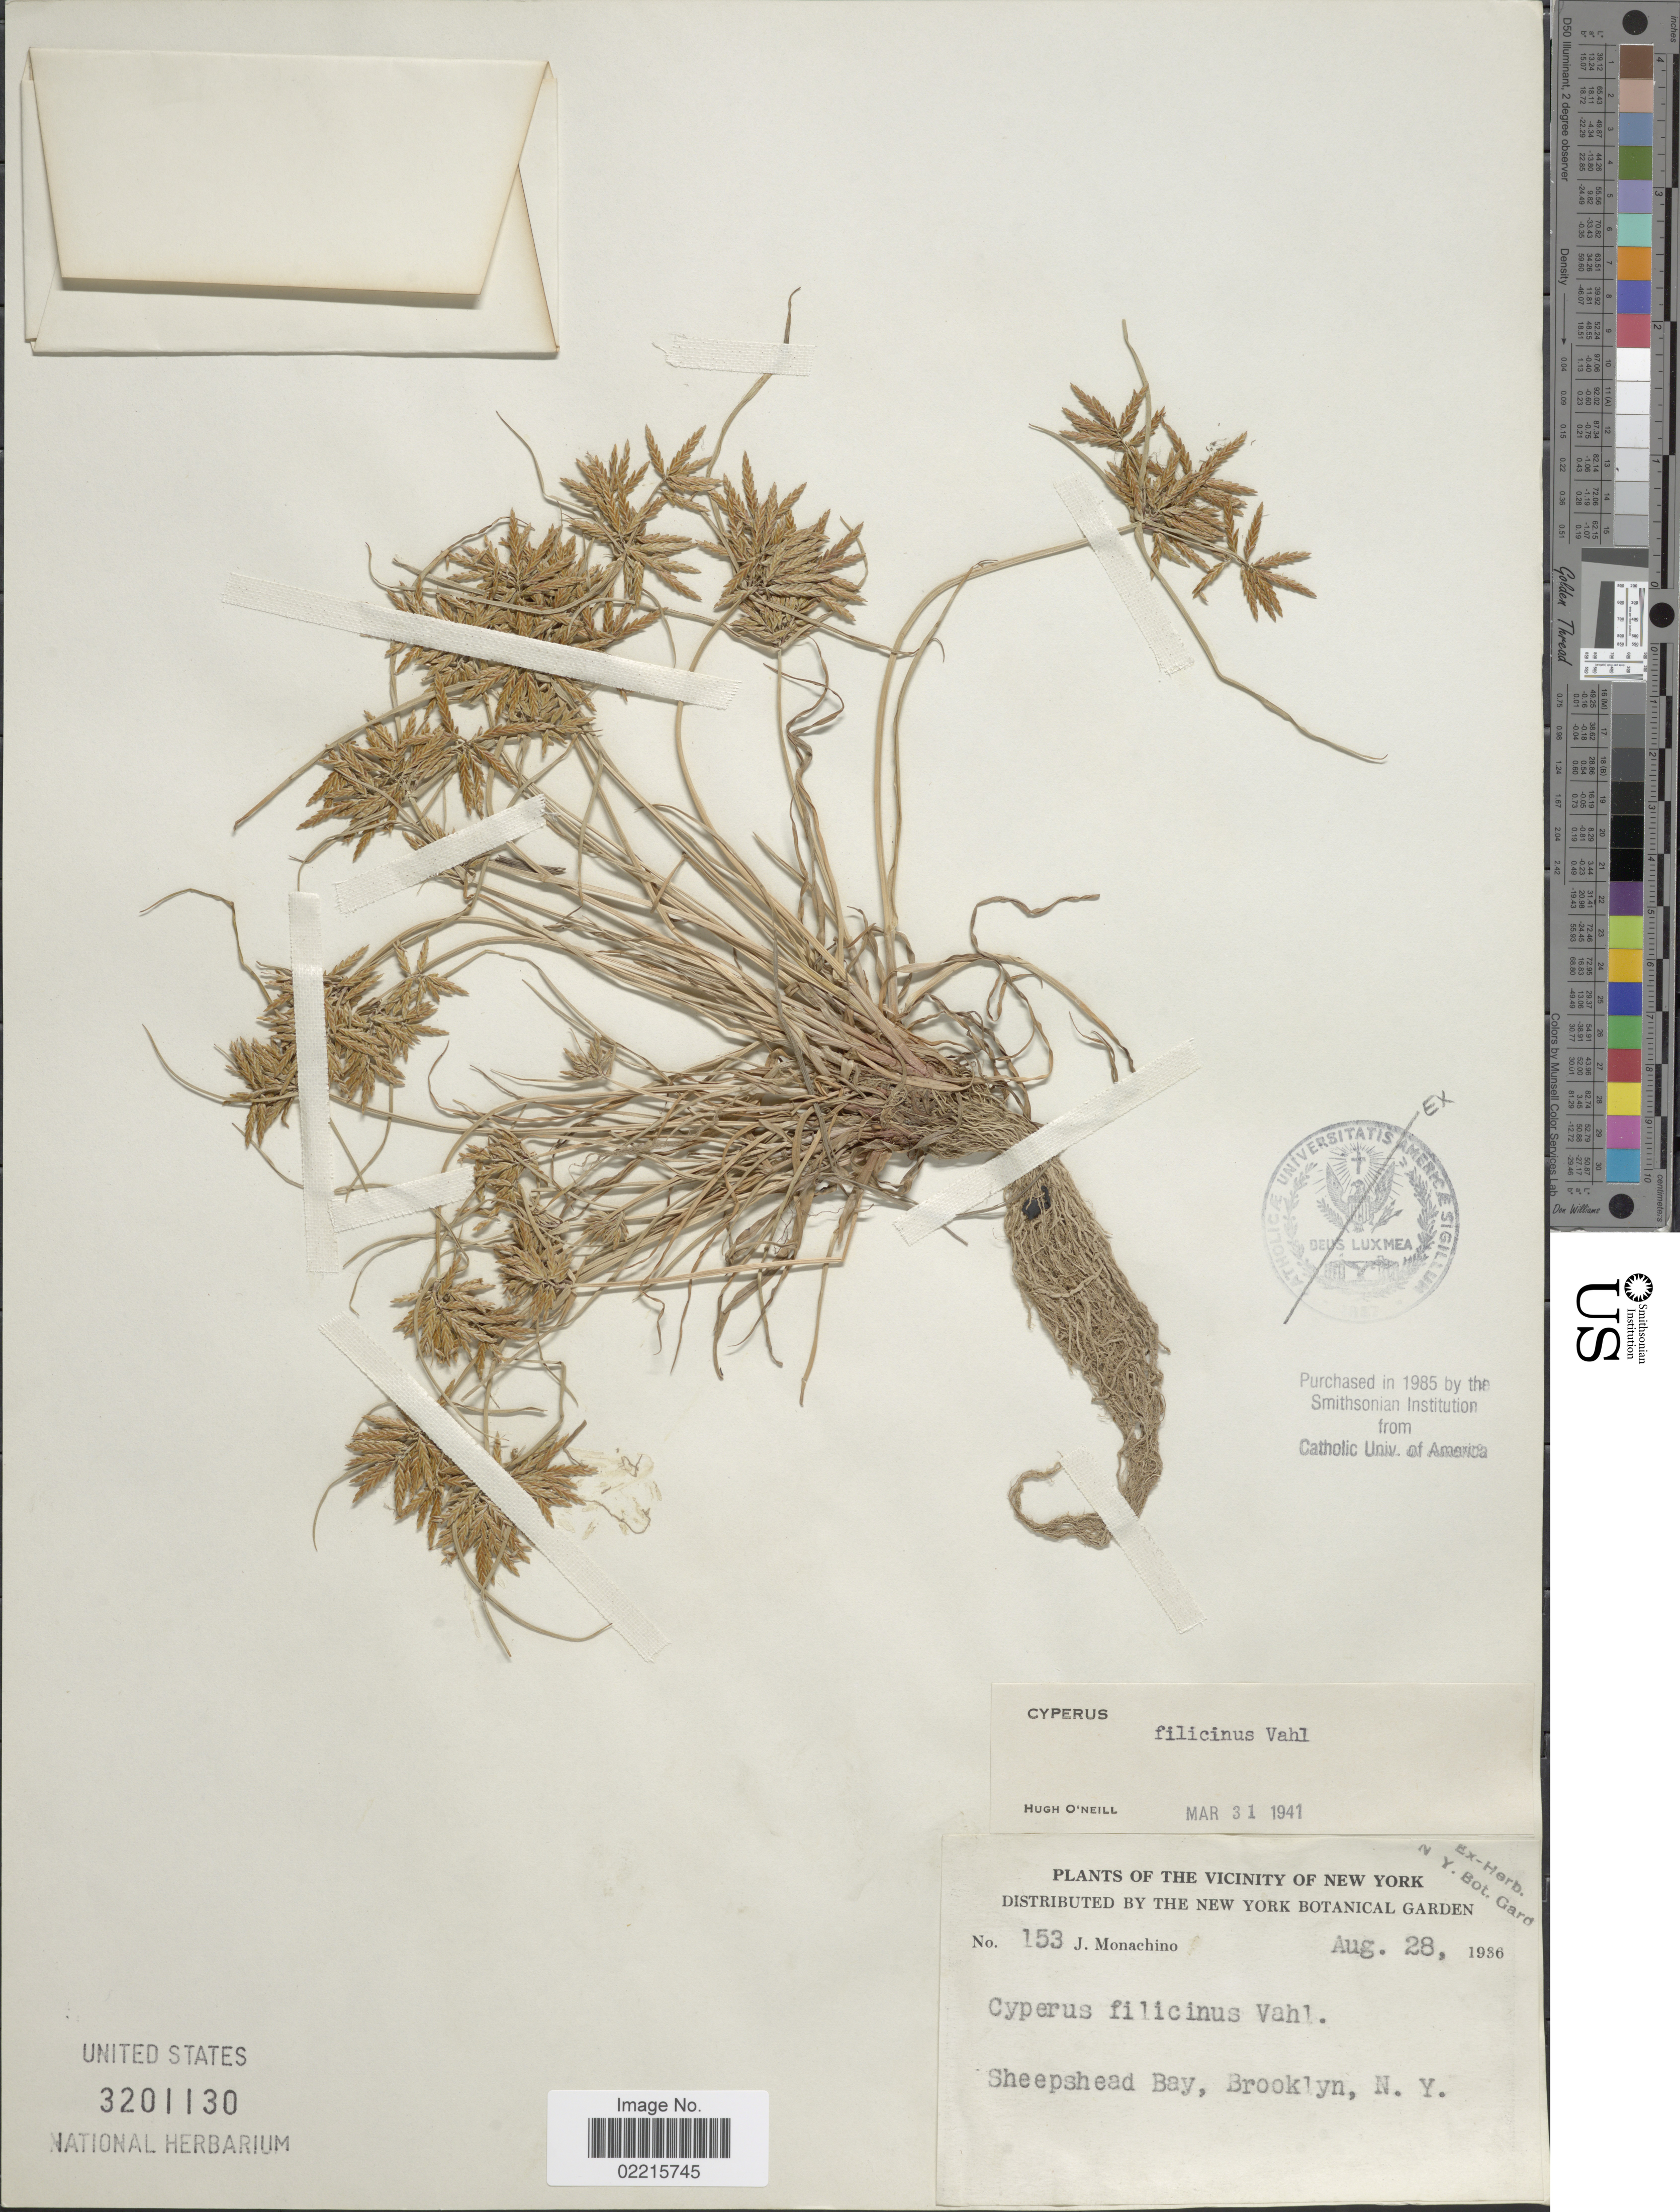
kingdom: Plantae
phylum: Tracheophyta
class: Liliopsida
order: Poales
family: Cyperaceae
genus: Cyperus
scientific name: Cyperus filicinus Vahl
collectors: J. V. Monachino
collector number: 153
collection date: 1936-08-28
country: United States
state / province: New York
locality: Sheepshead Bay, Brooklyn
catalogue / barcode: US 3201130